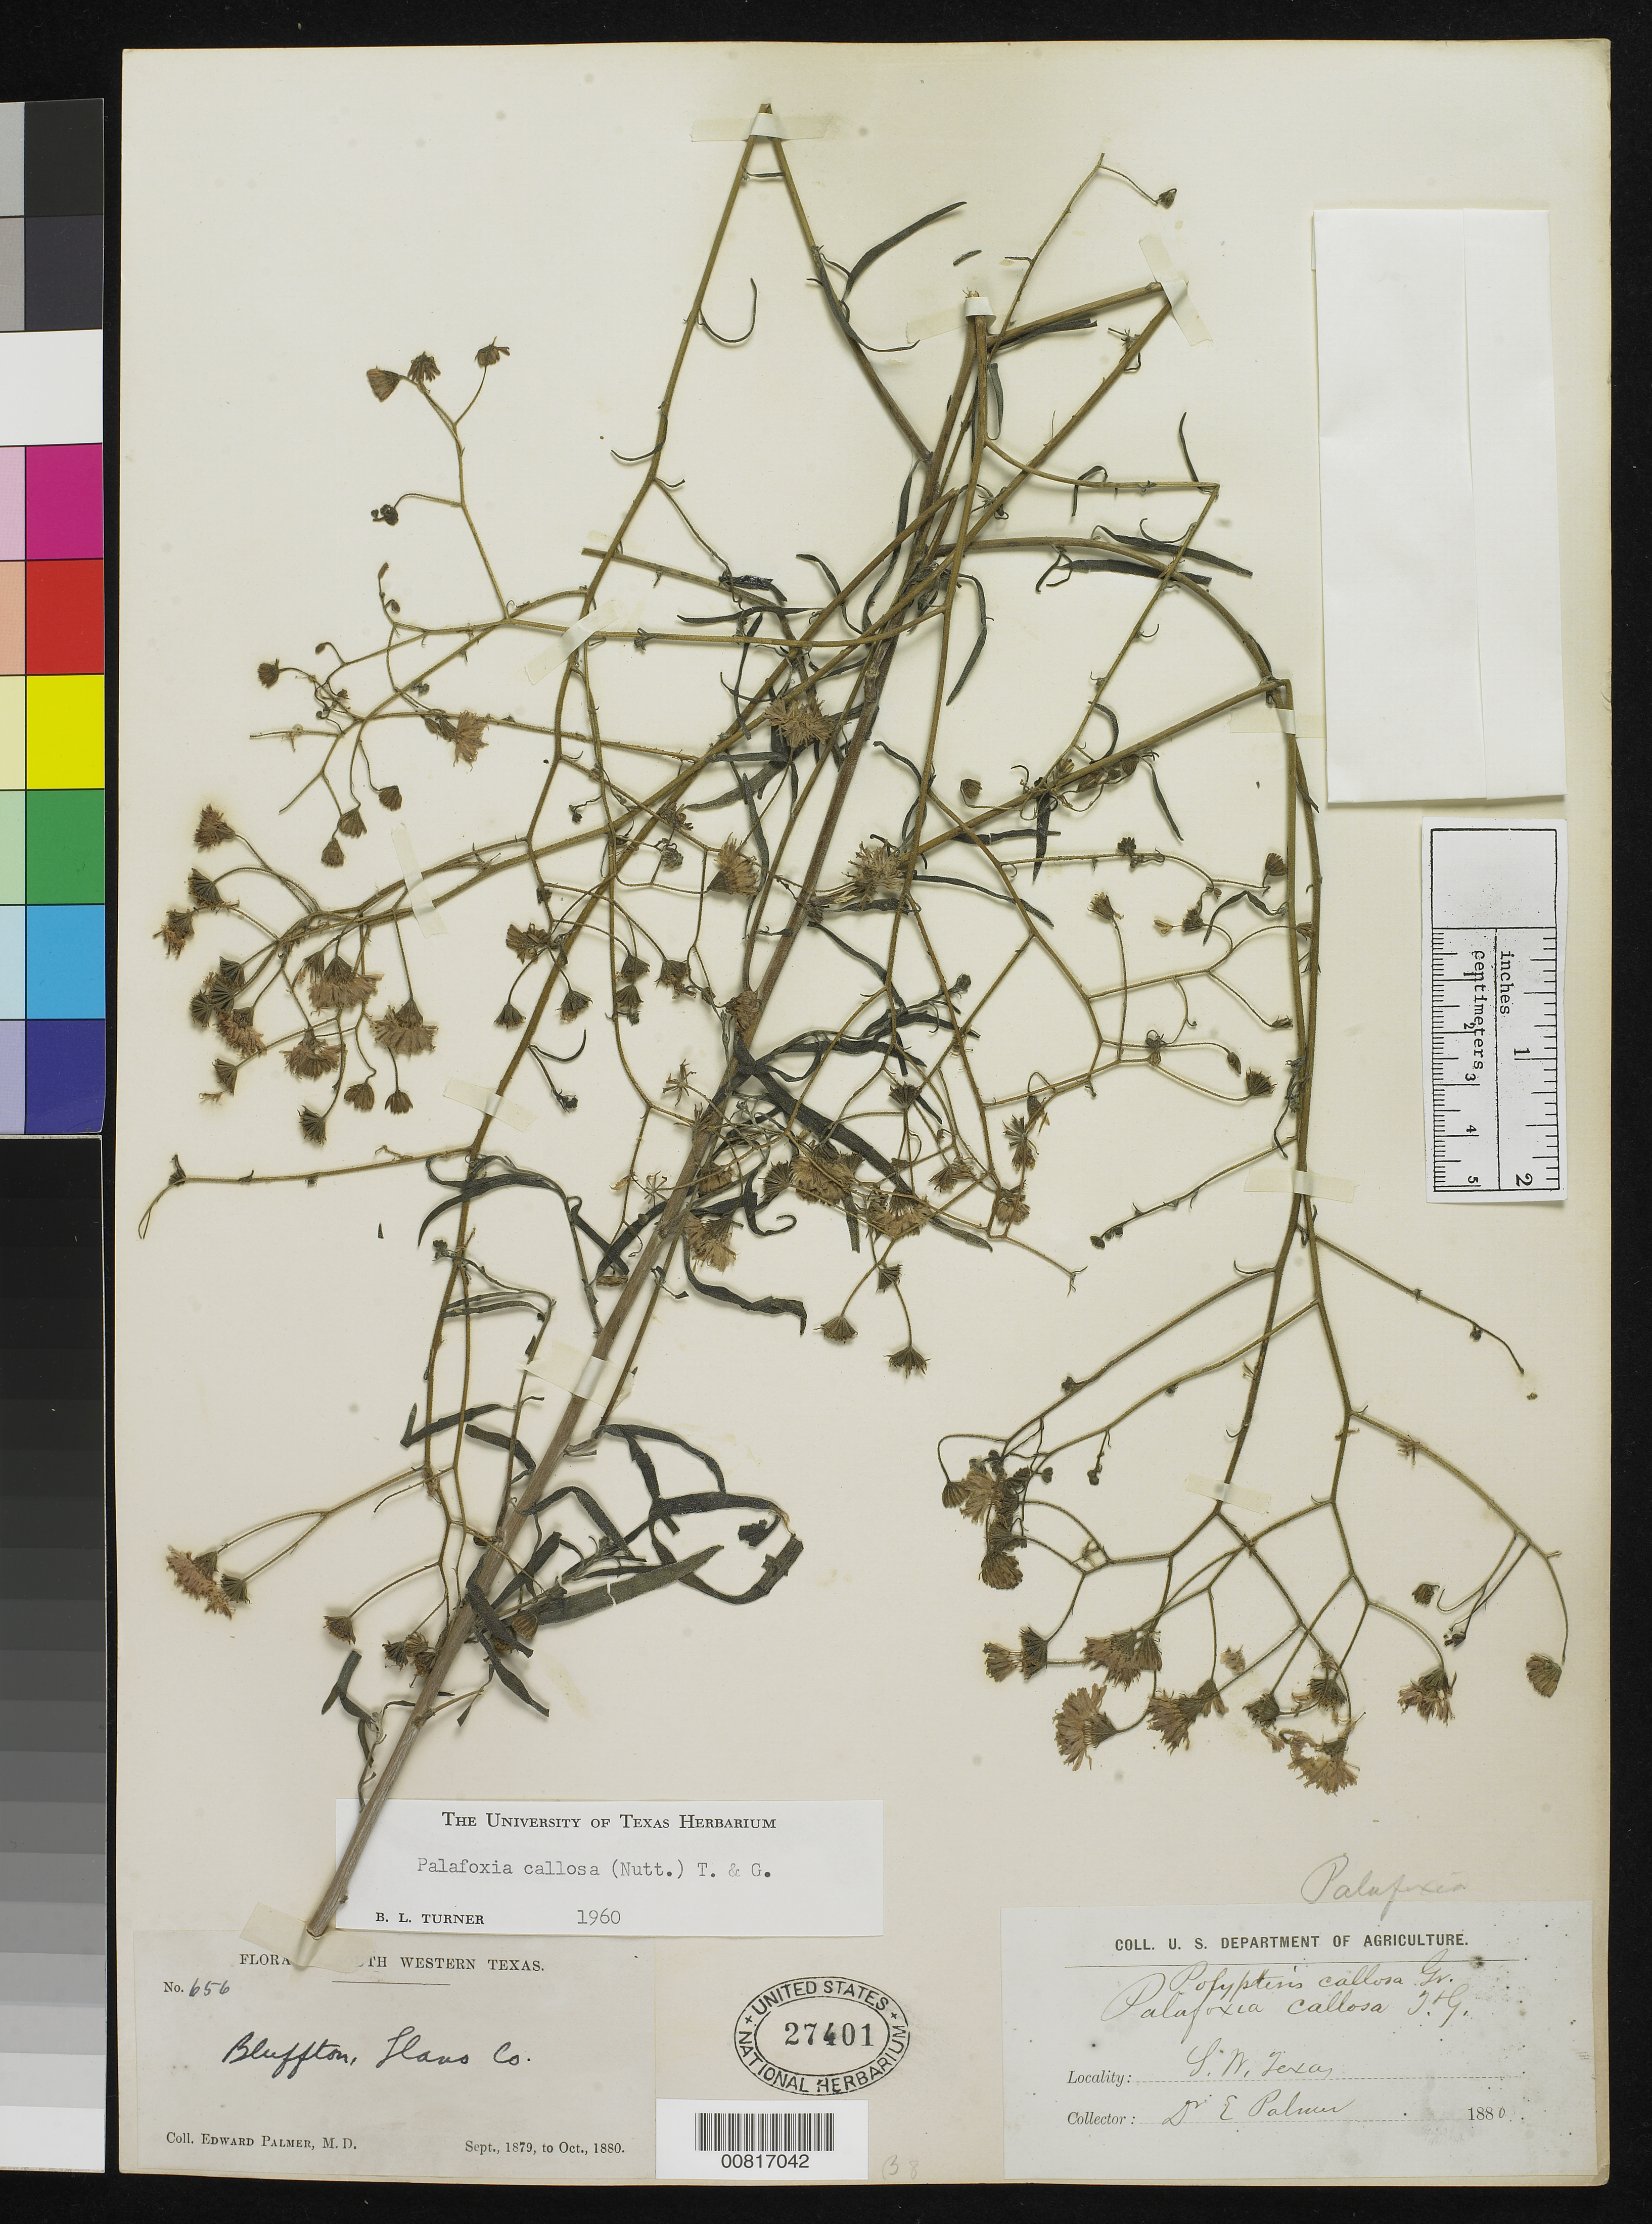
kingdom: Plantae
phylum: Tracheophyta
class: Magnoliopsida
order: Asterales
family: Asteraceae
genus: Palafoxia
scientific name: Palafoxia callosa var. callosa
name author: (Nutt.) Torr. & A. Gray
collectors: E. Palmer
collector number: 656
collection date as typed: Sep 1879 to -- Oct 1880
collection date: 1879-09/1880-10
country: United States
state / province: Texas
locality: South Western Texas.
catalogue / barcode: US 27401